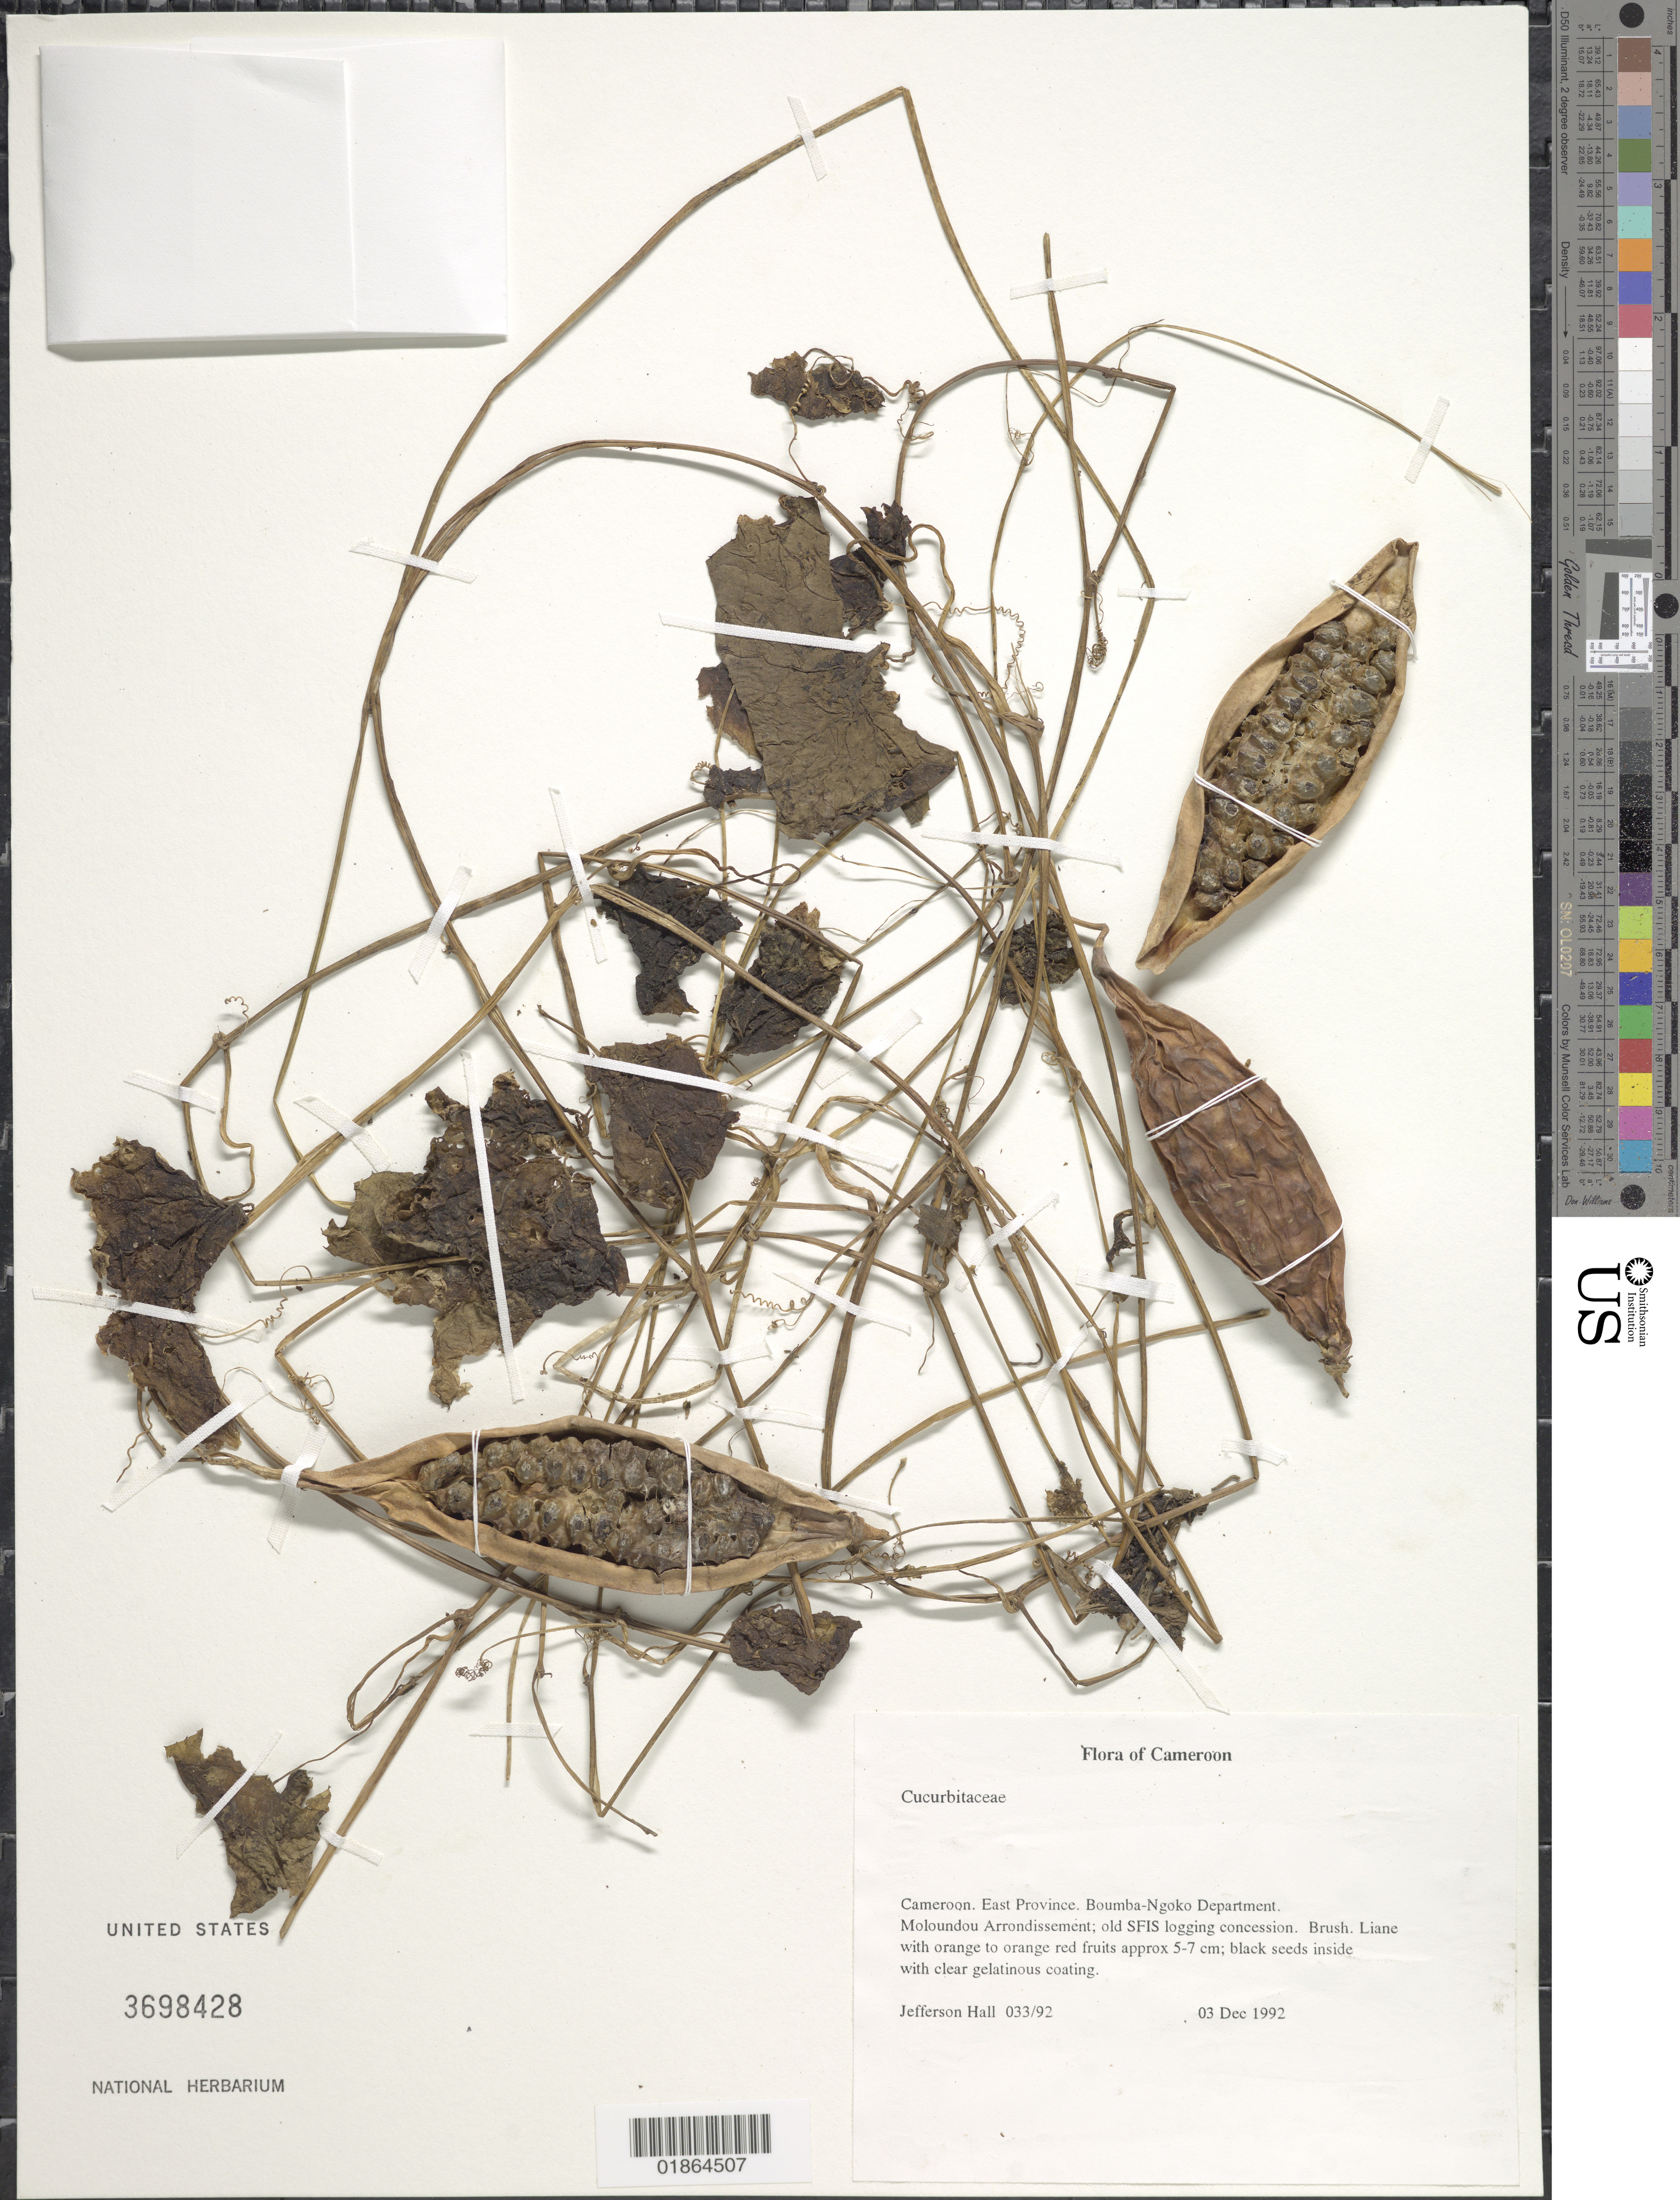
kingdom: Plantae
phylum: Tracheophyta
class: Magnoliopsida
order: Cucurbitales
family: Cucurbitaceae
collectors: J. Hall & -. Edouard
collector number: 033/92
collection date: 1992-12-10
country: Cameroon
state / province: Est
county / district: Boumba-ngoko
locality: Moloundou Arrondissement; old SFIS logging concession.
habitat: Brush.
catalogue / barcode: US 3698428